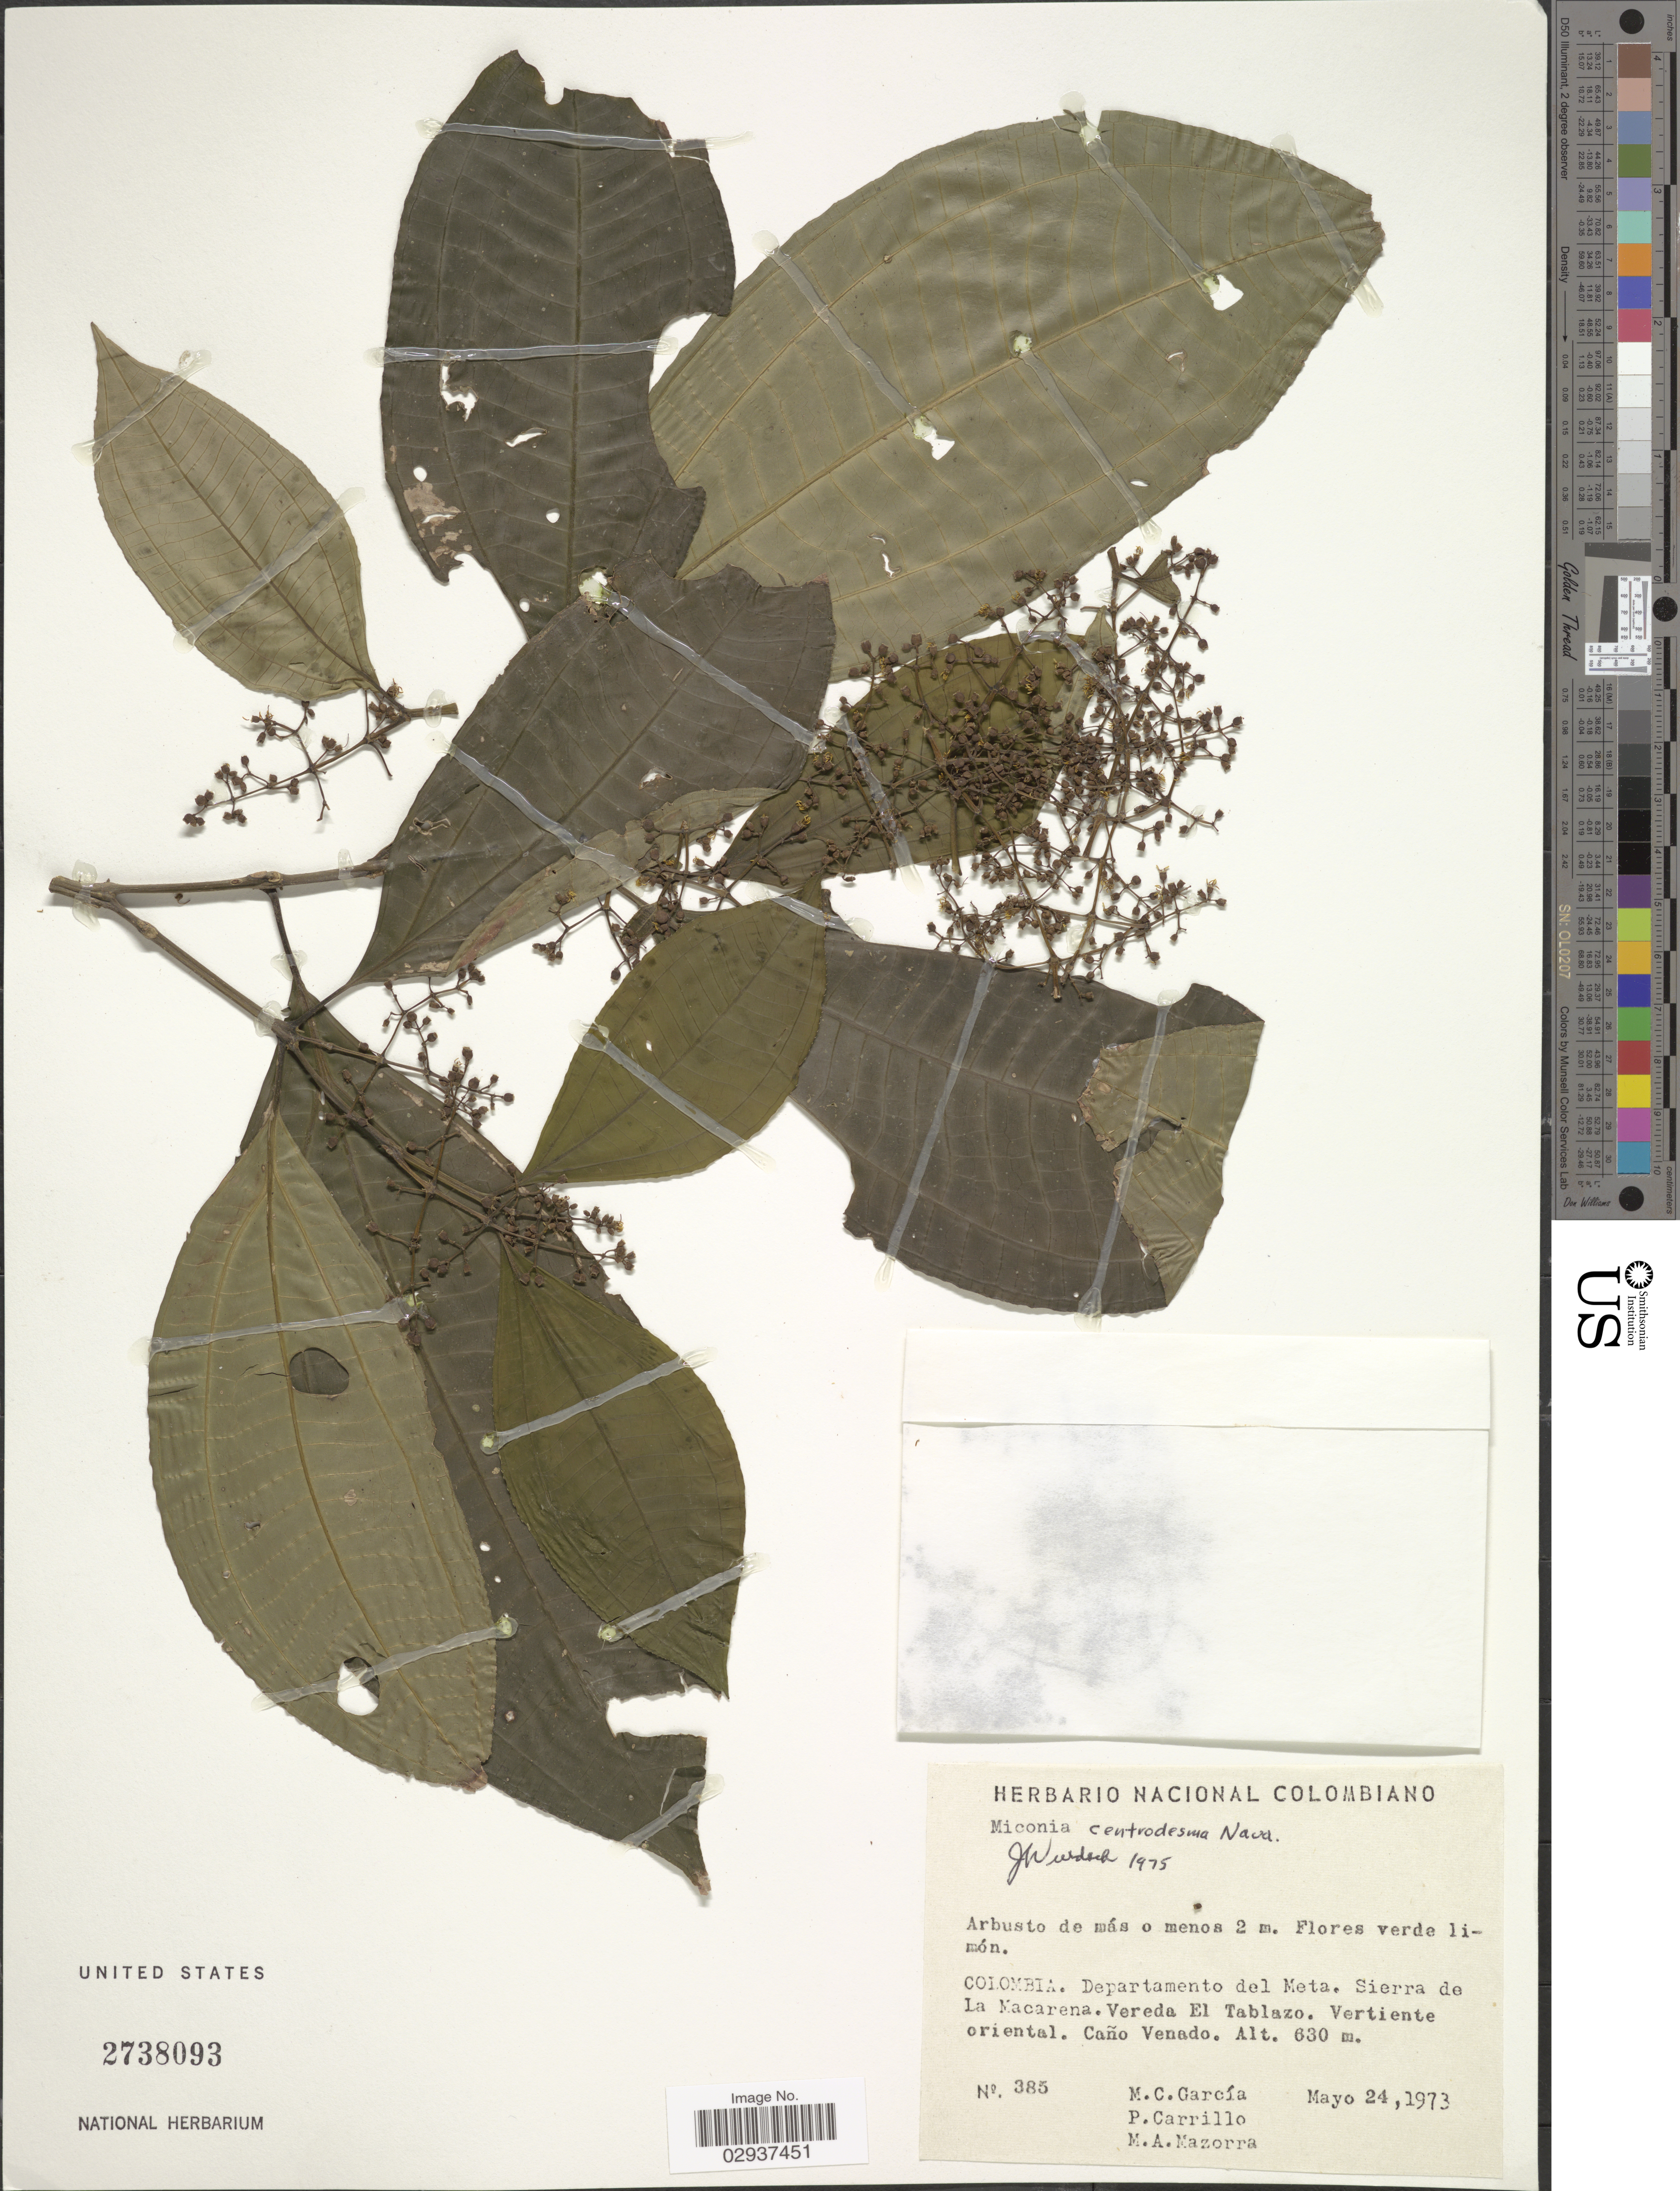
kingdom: Plantae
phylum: Tracheophyta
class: Magnoliopsida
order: Myrtales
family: Melastomataceae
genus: Miconia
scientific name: Miconia centrodesma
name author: Naudin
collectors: M. C. García, P. Carrillo & M. Mazorra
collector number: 385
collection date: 1973-05-24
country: Colombia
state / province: Meta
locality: Departamento del Meta. Sierra de La Macarena. Vereda El Tablazo. Vertiente oriental. Caño Venado.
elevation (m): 630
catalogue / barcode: US 2738093